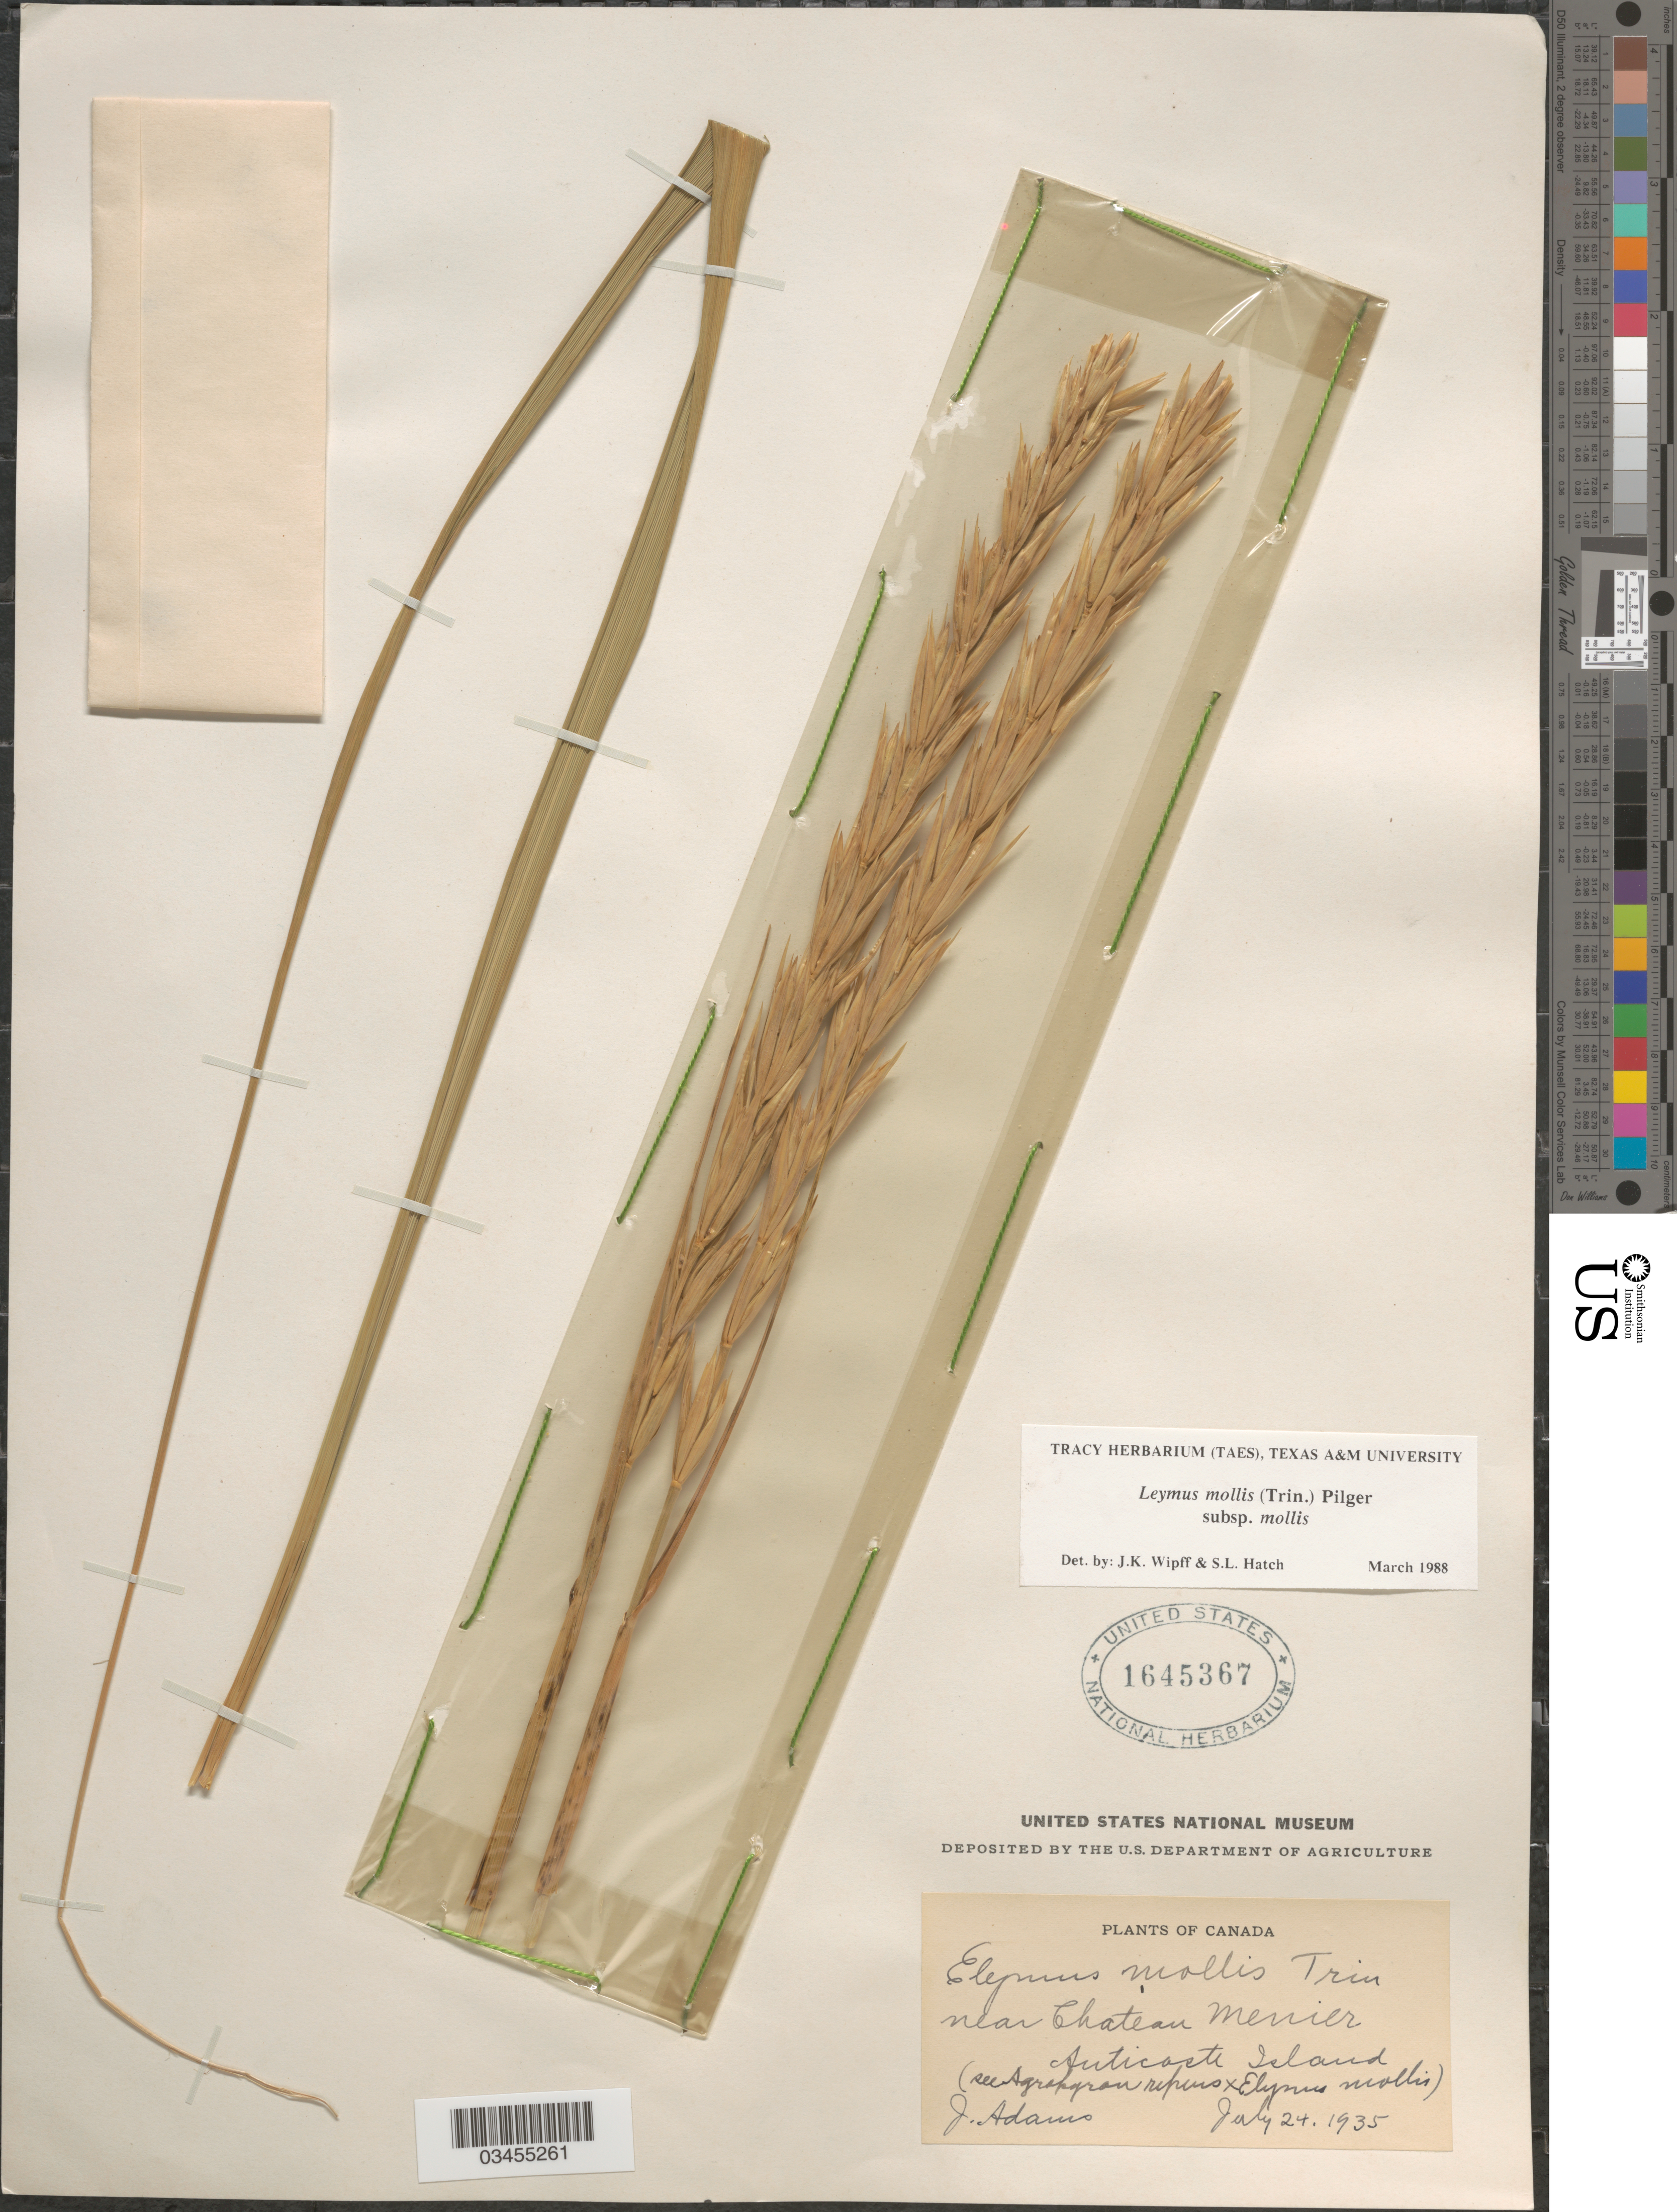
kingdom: Plantae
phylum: Tracheophyta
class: Liliopsida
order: Poales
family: Poaceae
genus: Leymus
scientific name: Leymus mollis subsp. mollis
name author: (Trin.) Pilg.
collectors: J. Adams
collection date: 1935-07-24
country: Canada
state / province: Quebec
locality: Near Chateau Menier. Anticosti Island.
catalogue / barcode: US 1645367